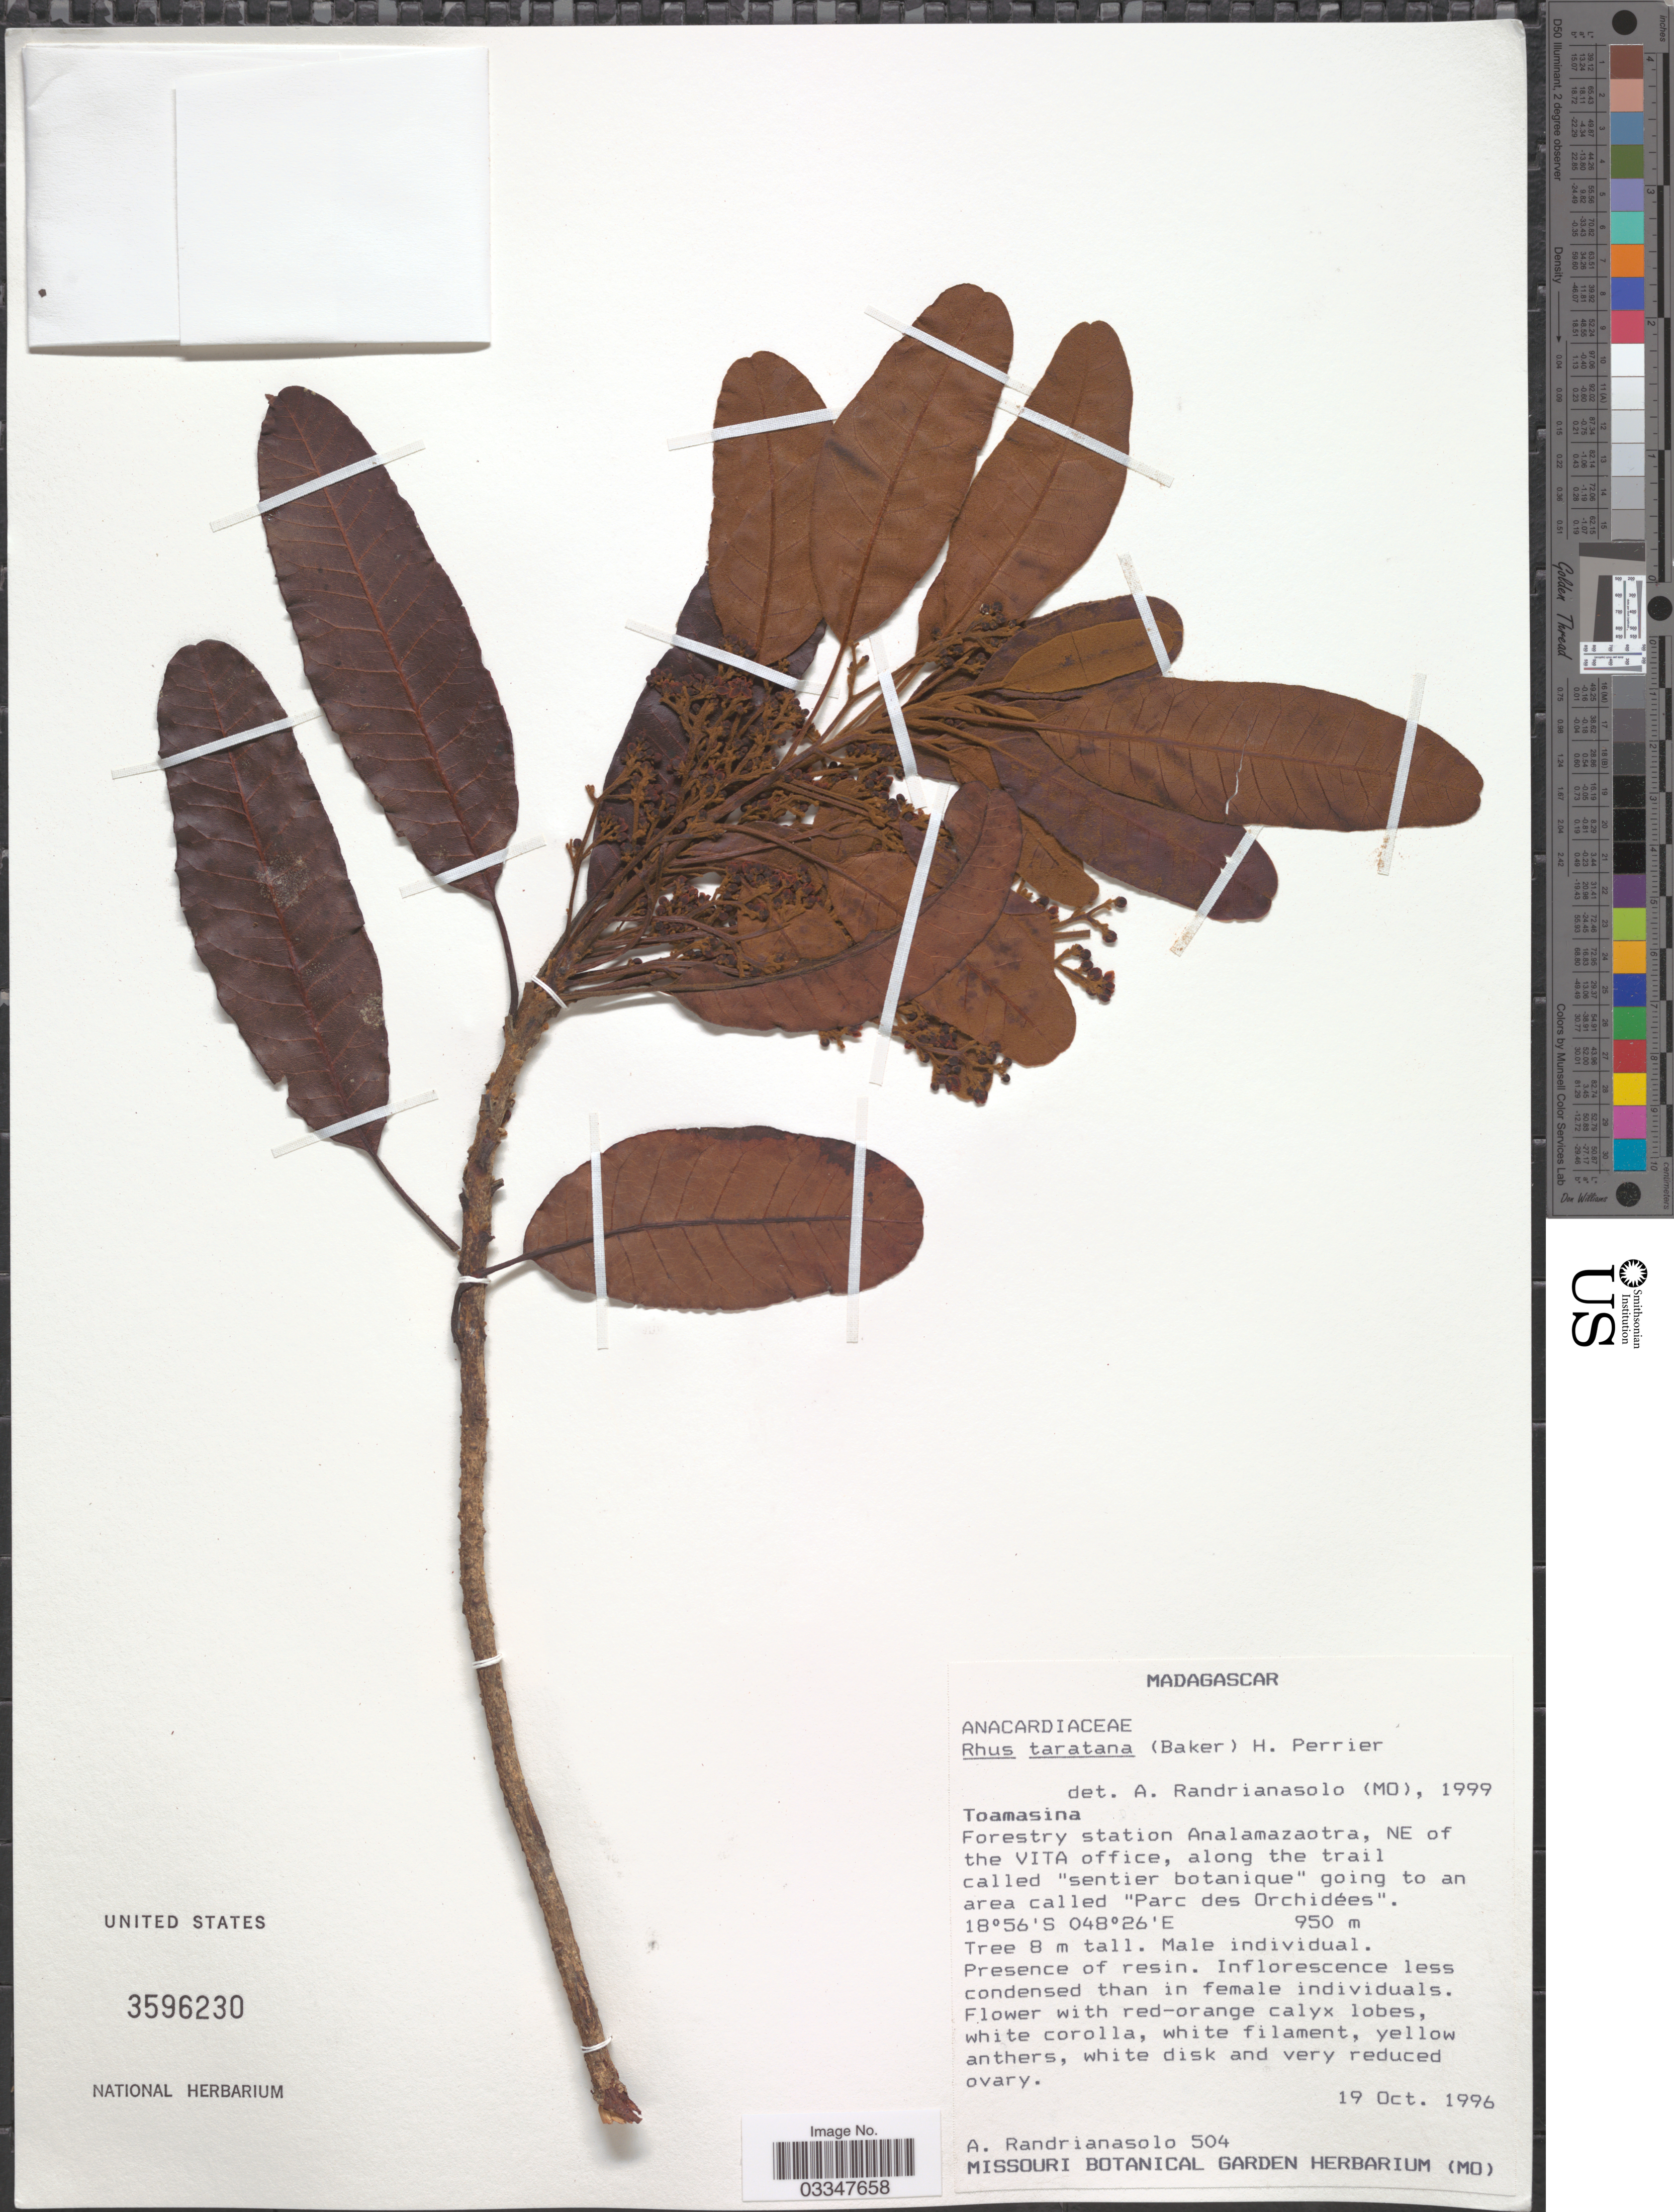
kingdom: Plantae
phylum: Tracheophyta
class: Magnoliopsida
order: Sapindales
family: Anacardiaceae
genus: Baronia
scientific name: Baronia taratana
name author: Baker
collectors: A. Randrianasolo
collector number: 504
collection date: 1996-10-19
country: Madagascar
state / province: Alaotra Mangoro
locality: Forestry station Analamazaotra, NE of the VITA office, along the trail called "sentier botanique" going to an area called "Parc des Orchidées".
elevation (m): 950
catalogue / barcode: US 3596230